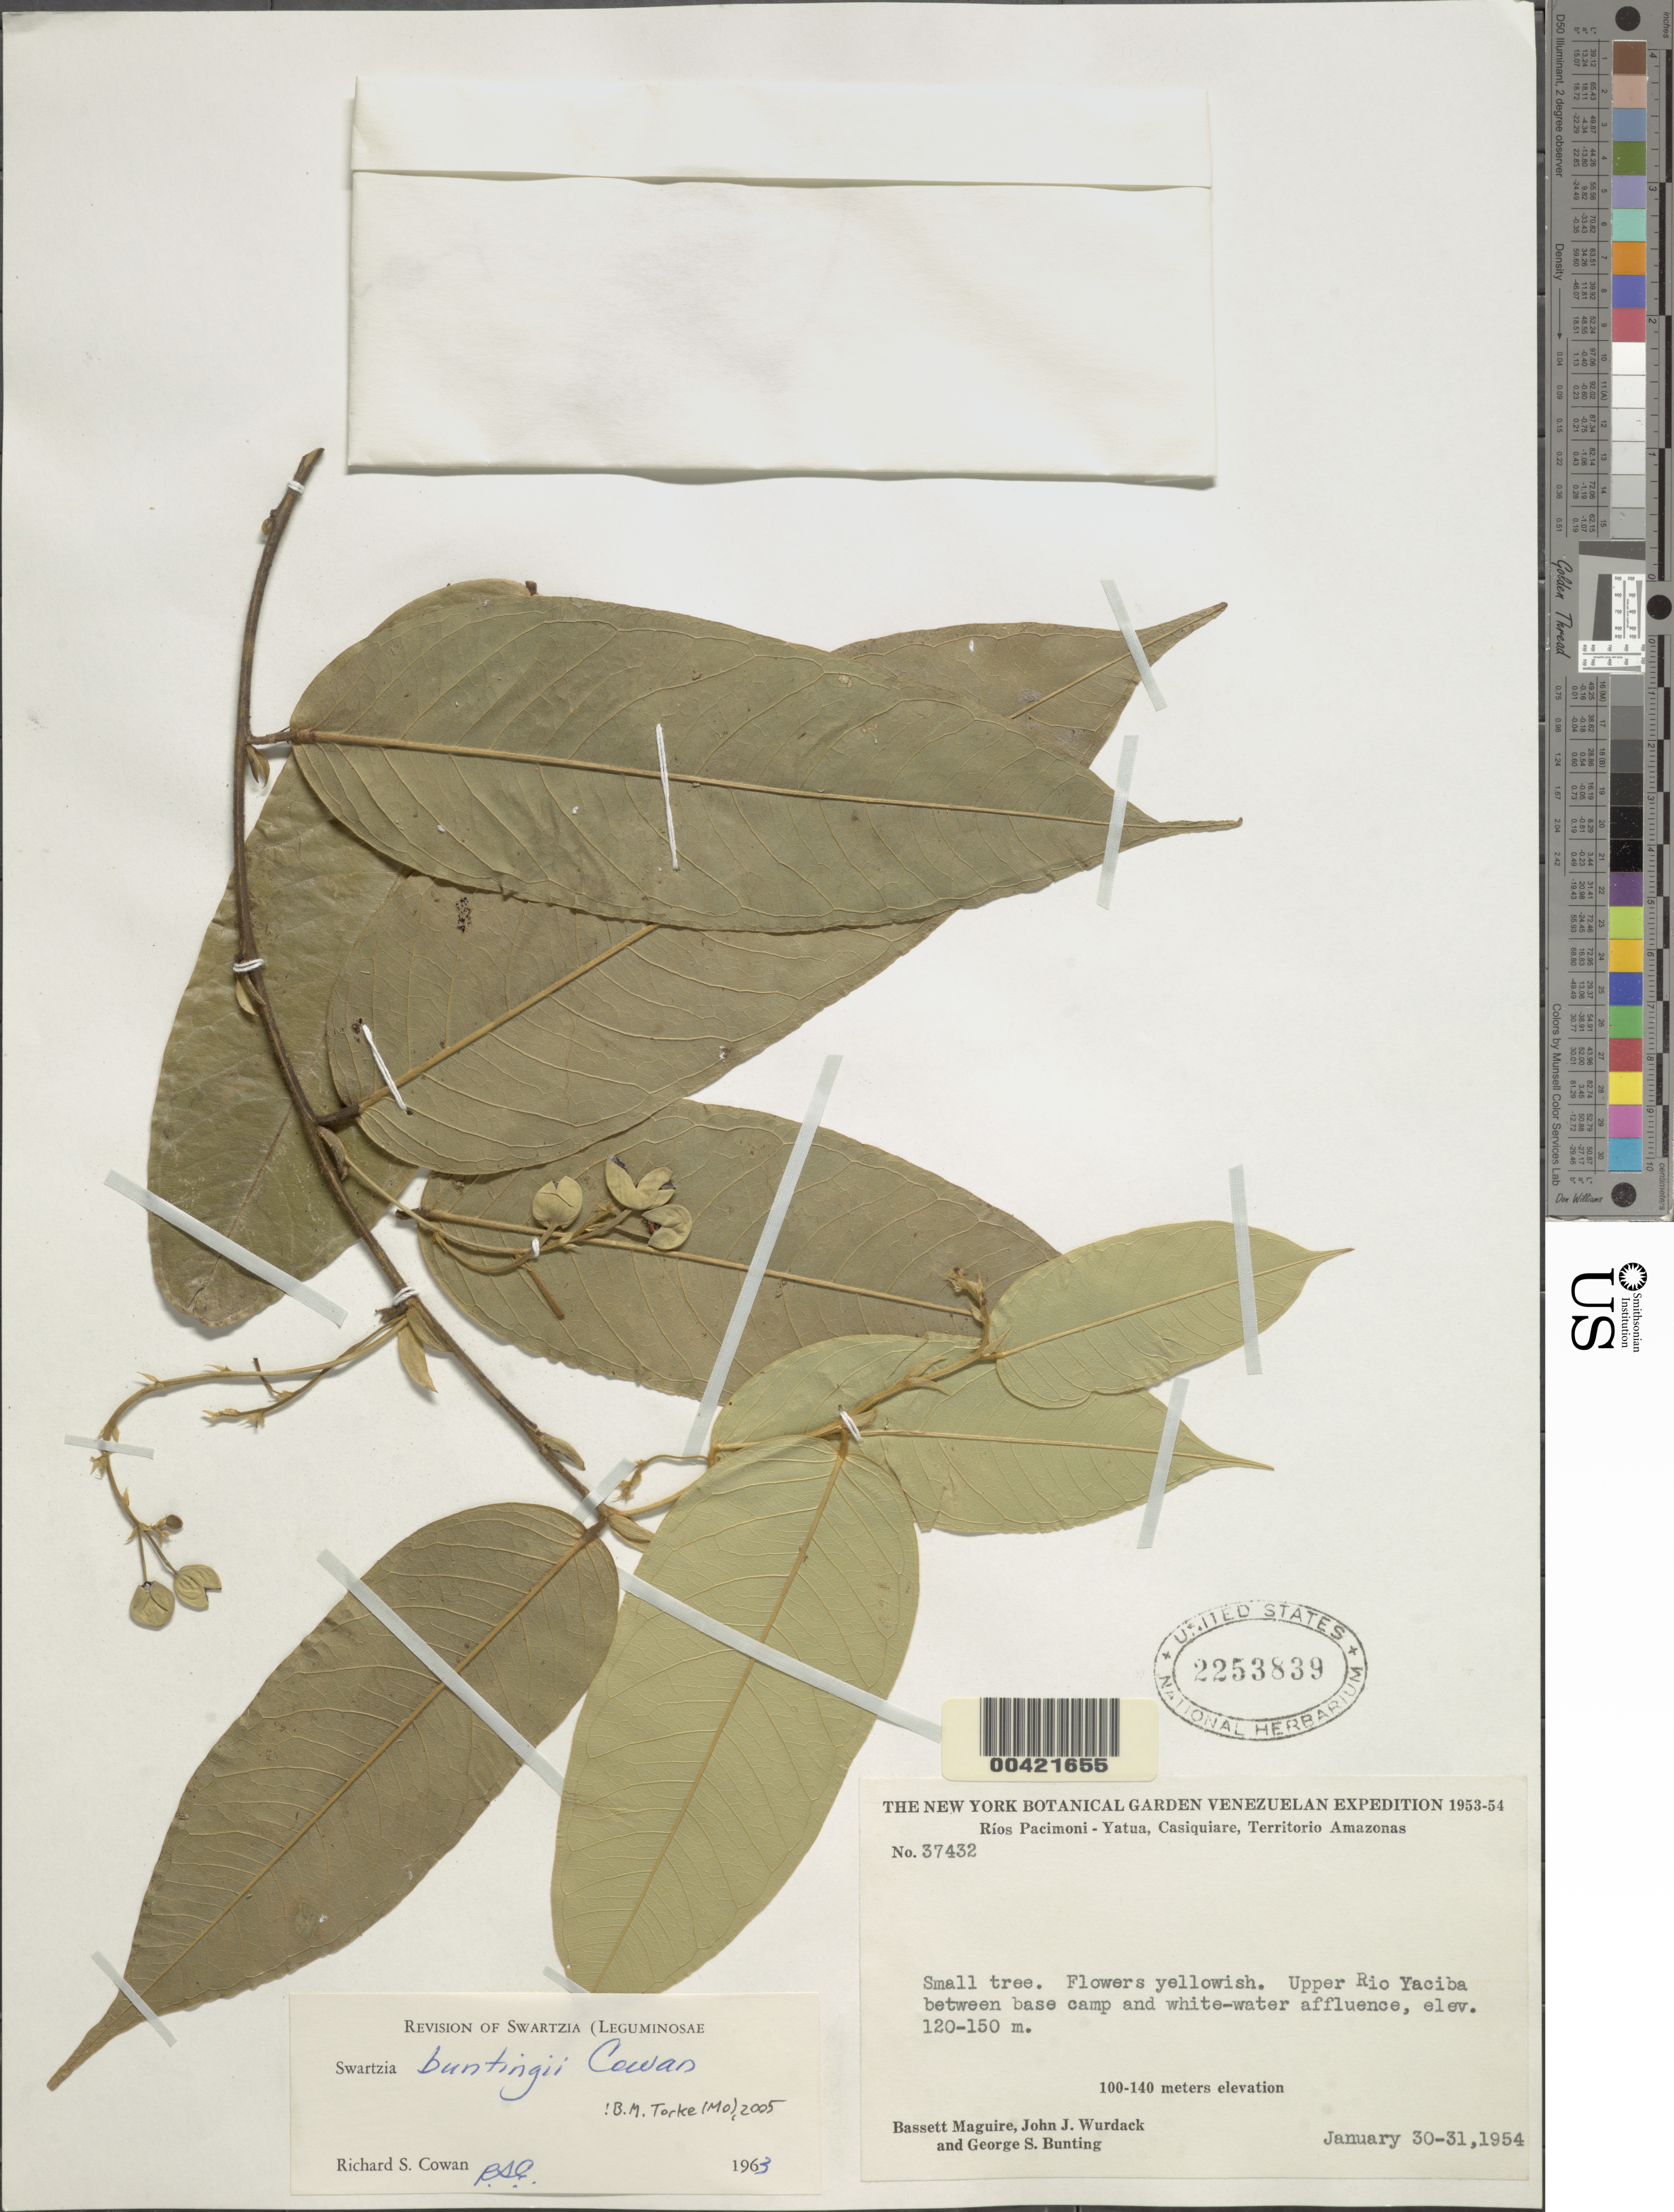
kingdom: Plantae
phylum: Tracheophyta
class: Magnoliopsida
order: Fabales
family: Fabaceae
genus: Swartzia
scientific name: Swartzia buntingii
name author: R.S. Cowan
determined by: Cowan, R. S.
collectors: B. Maguire, J. J. Wurdack & G. S. Bunting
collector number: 37432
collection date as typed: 30 Jan 1954 to 31 Jan 1954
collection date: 1954-01-30/1954-01-31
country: Venezuela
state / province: Amazonas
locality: Rio yaciba, upper; between base camp and white water affluence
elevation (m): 120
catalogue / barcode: US 2253839